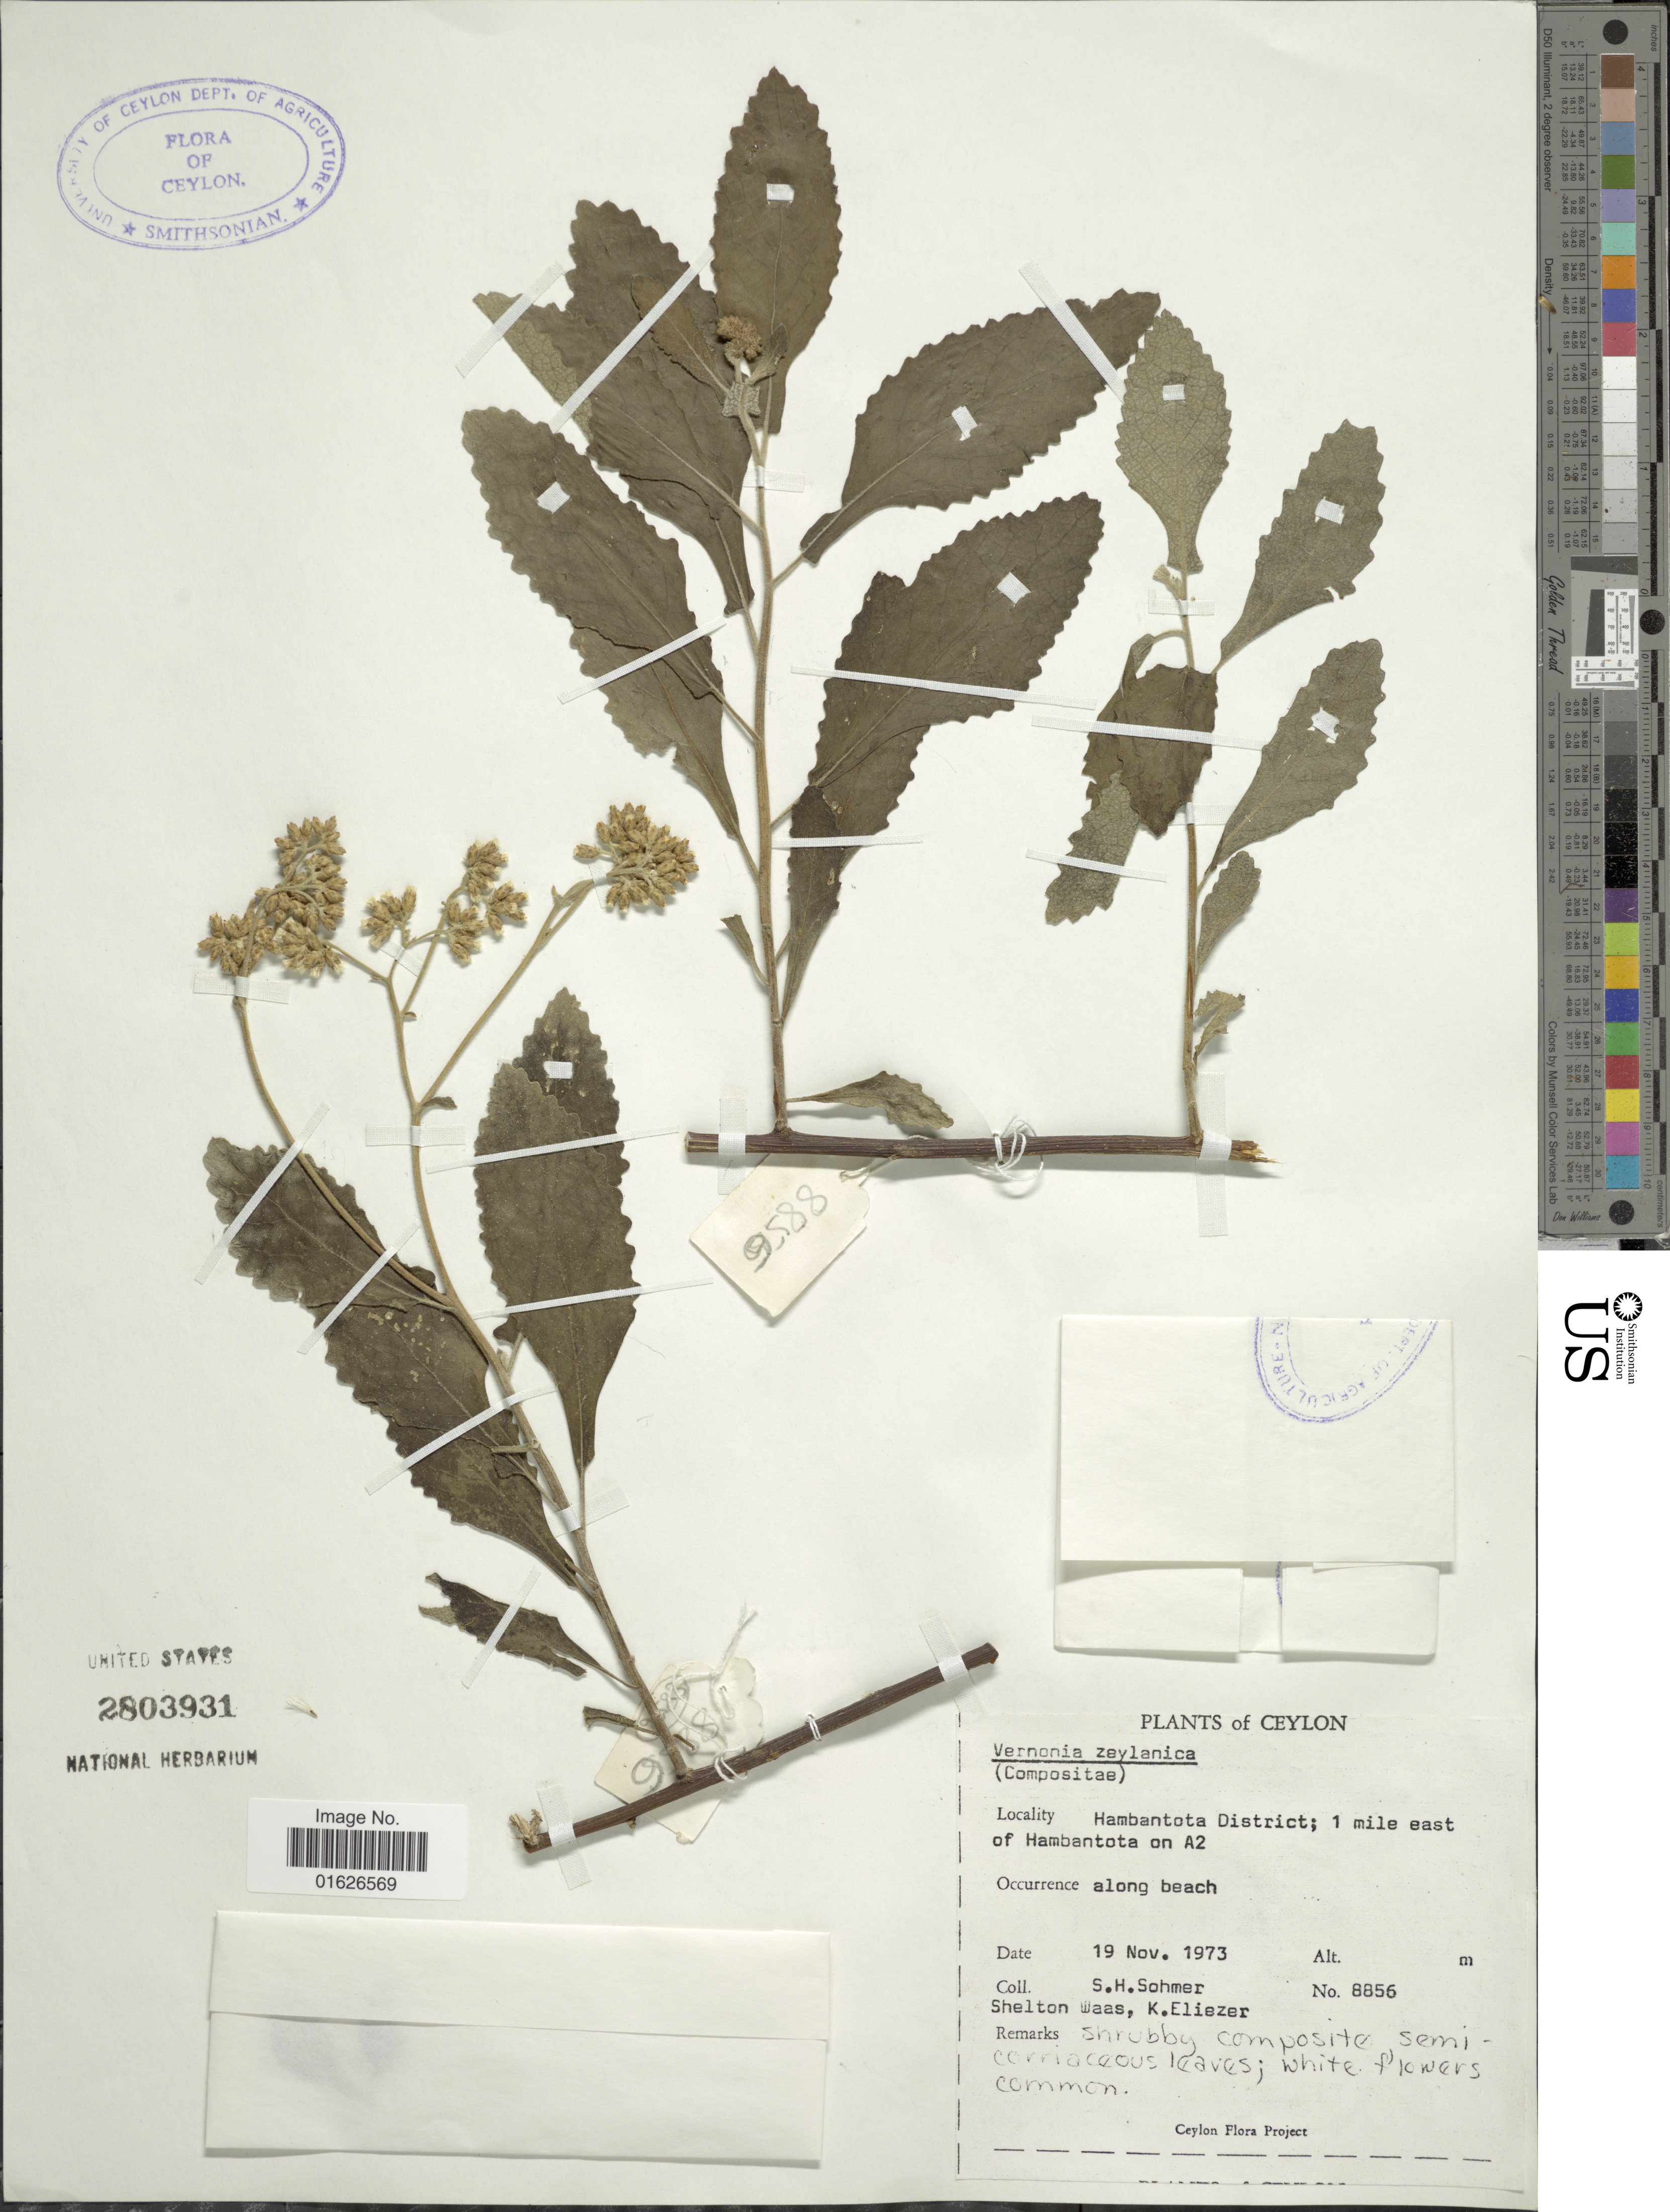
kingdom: Plantae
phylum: Tracheophyta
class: Magnoliopsida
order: Asterales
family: Asteraceae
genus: Jeffreycia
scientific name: Jeffreycia zeylanica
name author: (L.) H. Rob.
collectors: S. H. Sohmer, S. Waas & K. Eliezer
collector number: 8856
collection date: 1973-11-19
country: Sri Lanka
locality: Ceylon, Hambantota District; 1 mile east of Hambantota an A2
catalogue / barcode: US 2803931